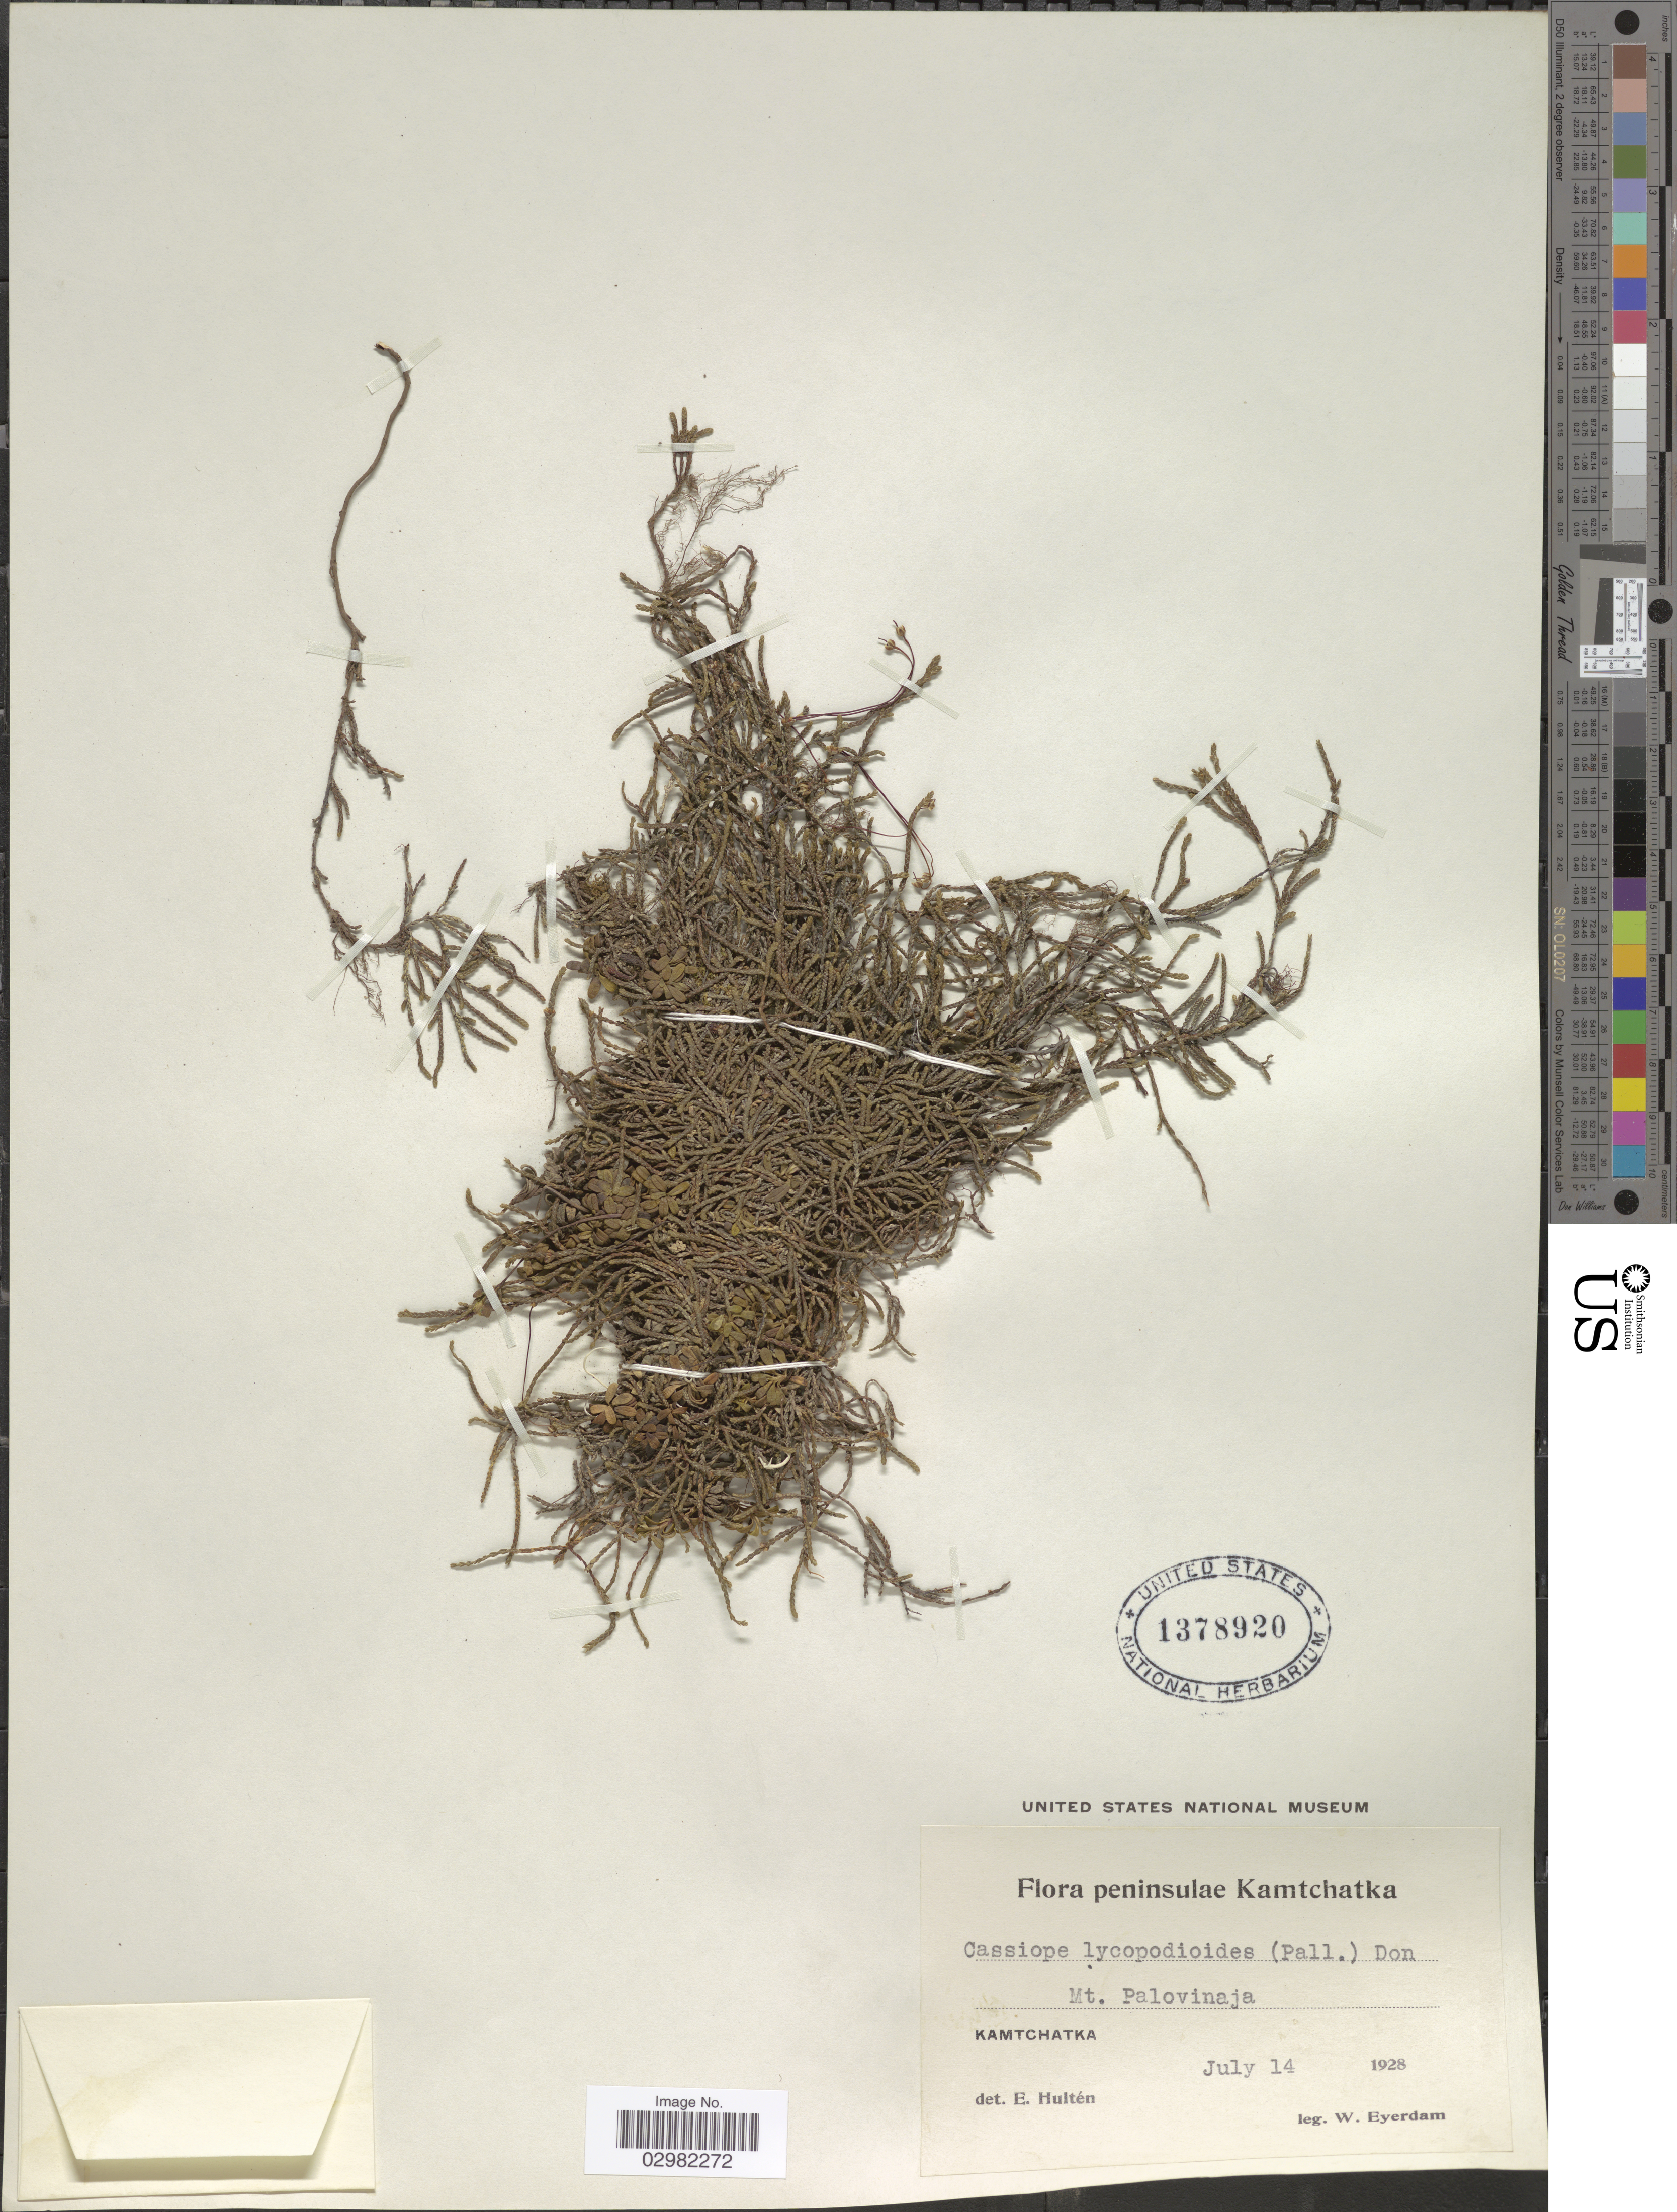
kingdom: Plantae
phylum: Tracheophyta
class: Magnoliopsida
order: Ericales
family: Ericaceae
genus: Cassiope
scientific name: Cassiope lycopodioides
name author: (Pall.) D. Don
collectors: W. J. Eyerdam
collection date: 1928-07-14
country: Russian Federation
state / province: Kamchatka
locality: Kamtchatka, Mt. Palovinaja.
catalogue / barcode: US 1378920